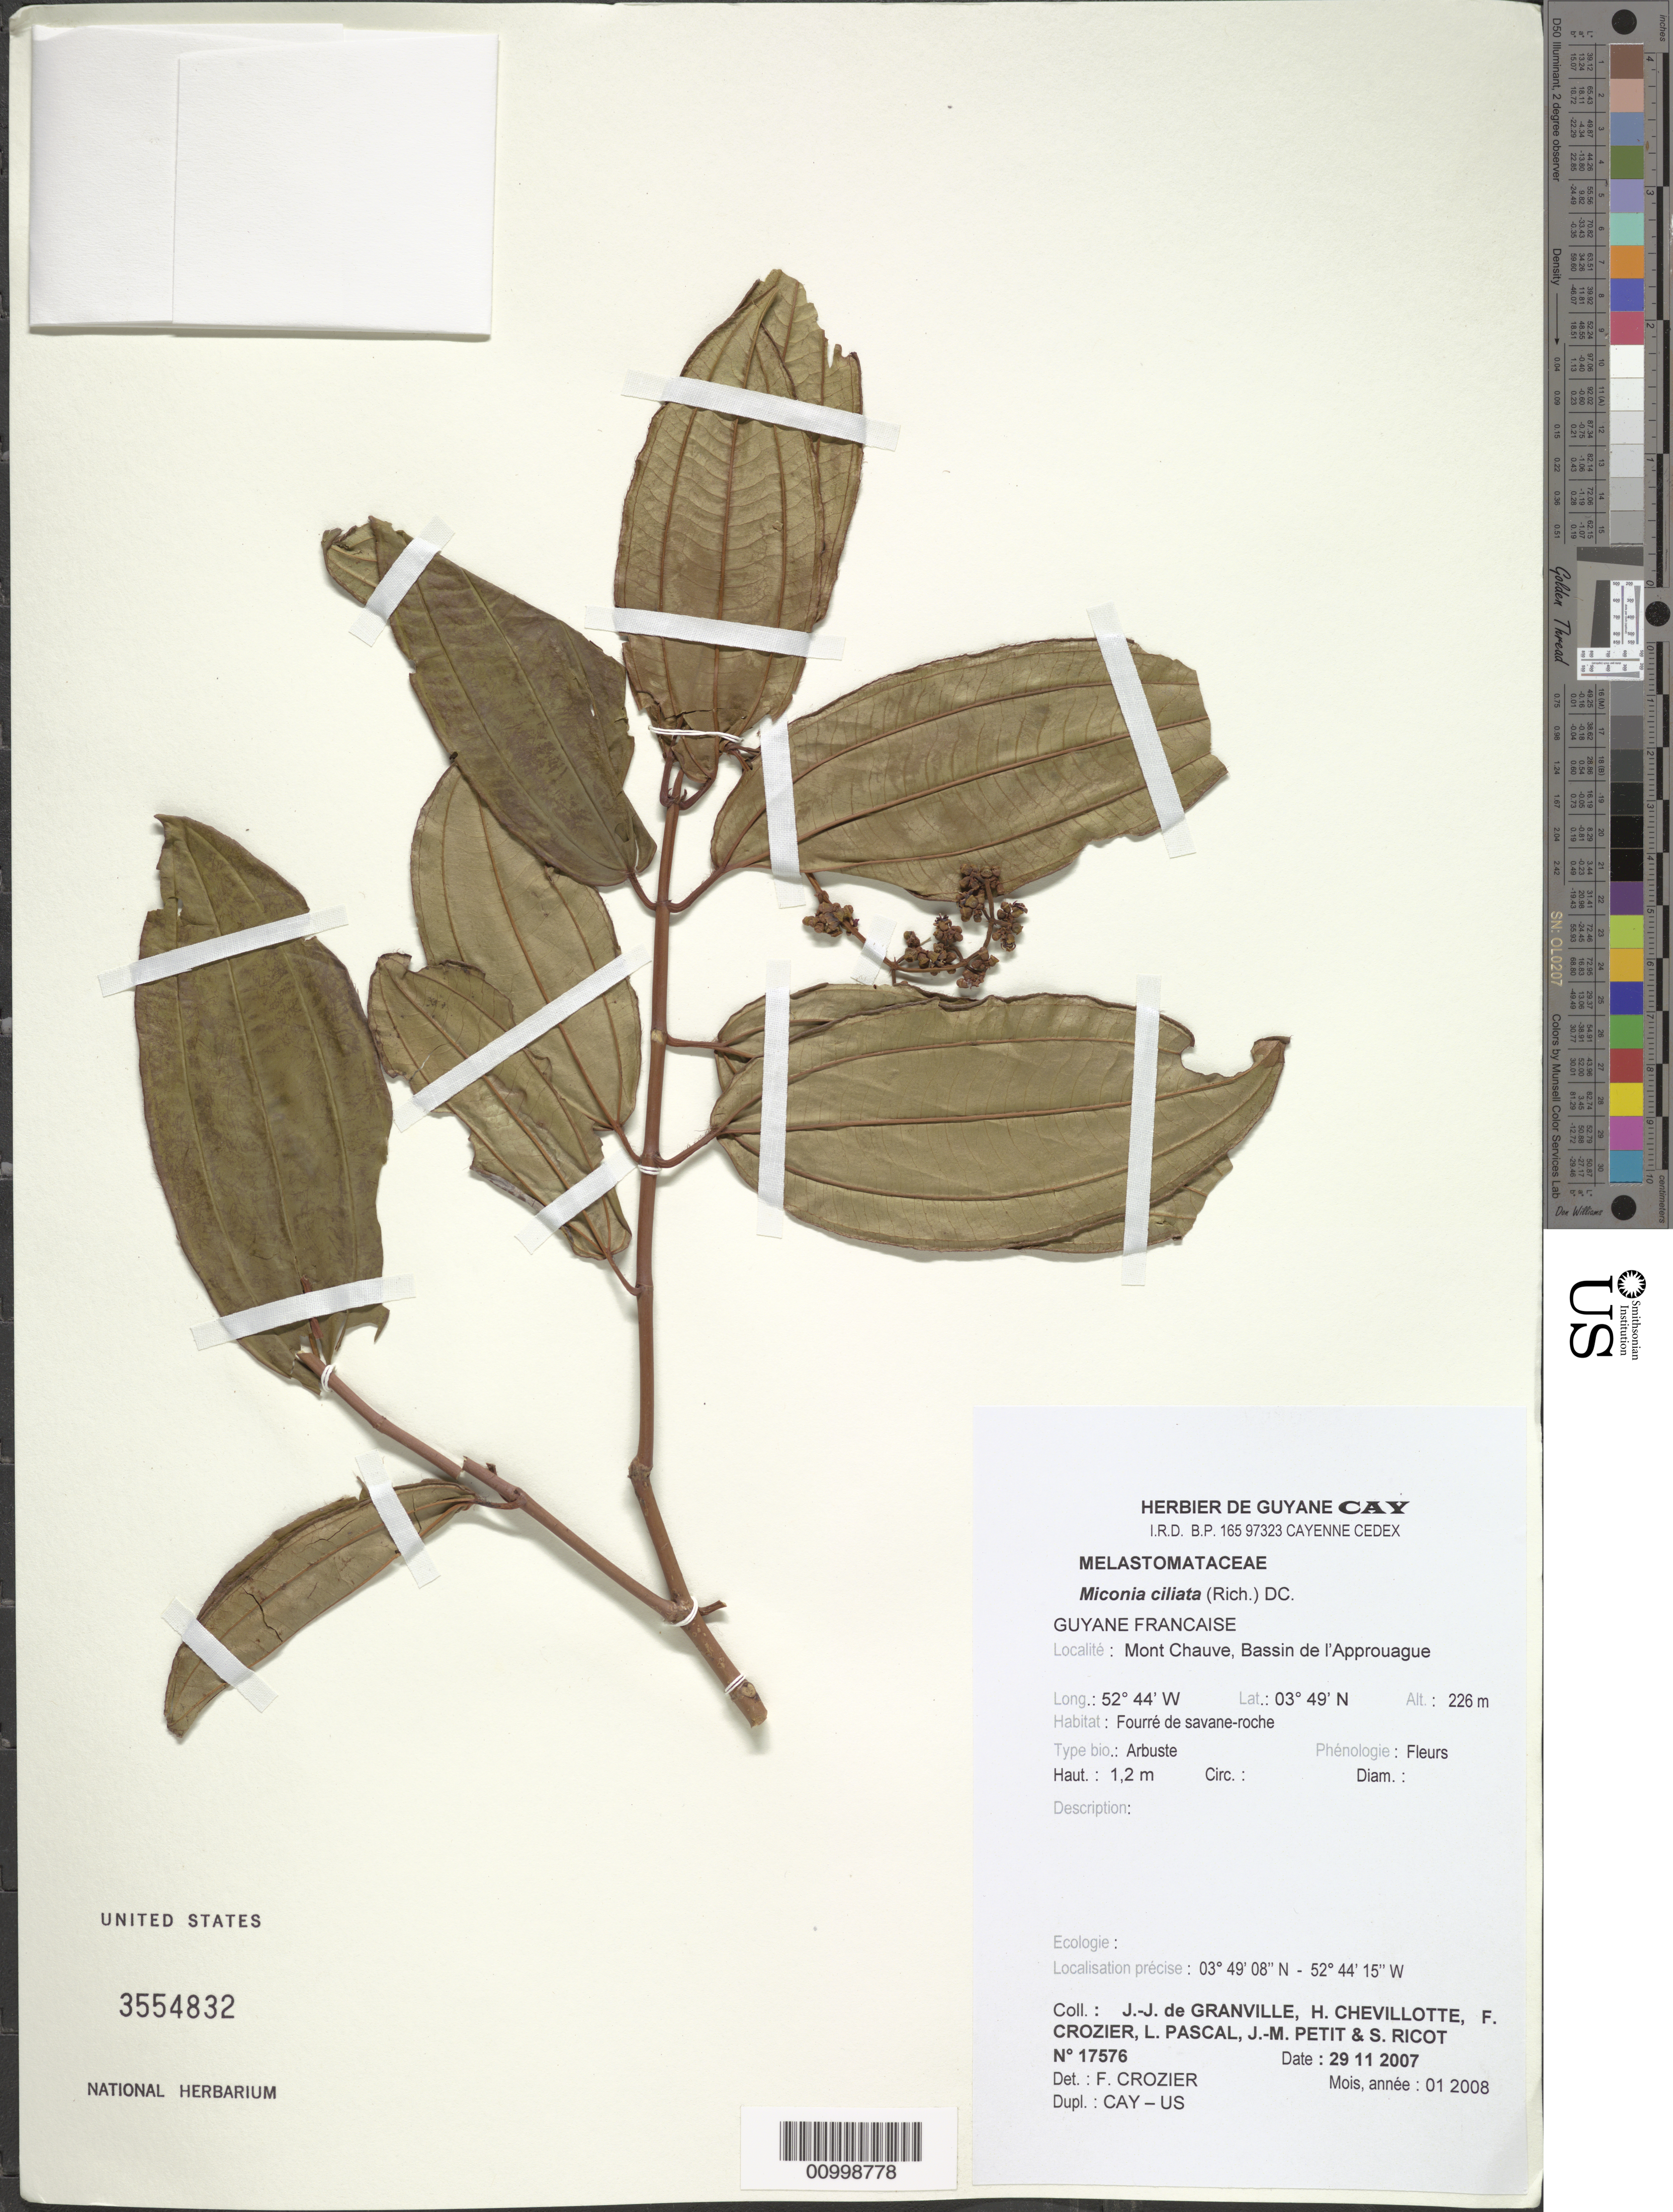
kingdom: Plantae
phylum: Tracheophyta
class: Magnoliopsida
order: Myrtales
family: Melastomataceae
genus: Miconia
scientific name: Miconia ciliata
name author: (Rich.) DC.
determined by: Crozier, F.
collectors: J.-J. de Granville, H. Chevillotte, F. Crozier, L. Pascal, J. Petit & S. Ricot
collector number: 17576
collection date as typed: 29-Nov-07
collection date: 2007-11-29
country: French Guiana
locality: Mont Chauve, Bassin de l'Approuague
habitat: Fourre de lisiere de savane-roche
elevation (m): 226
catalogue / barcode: US 3554832